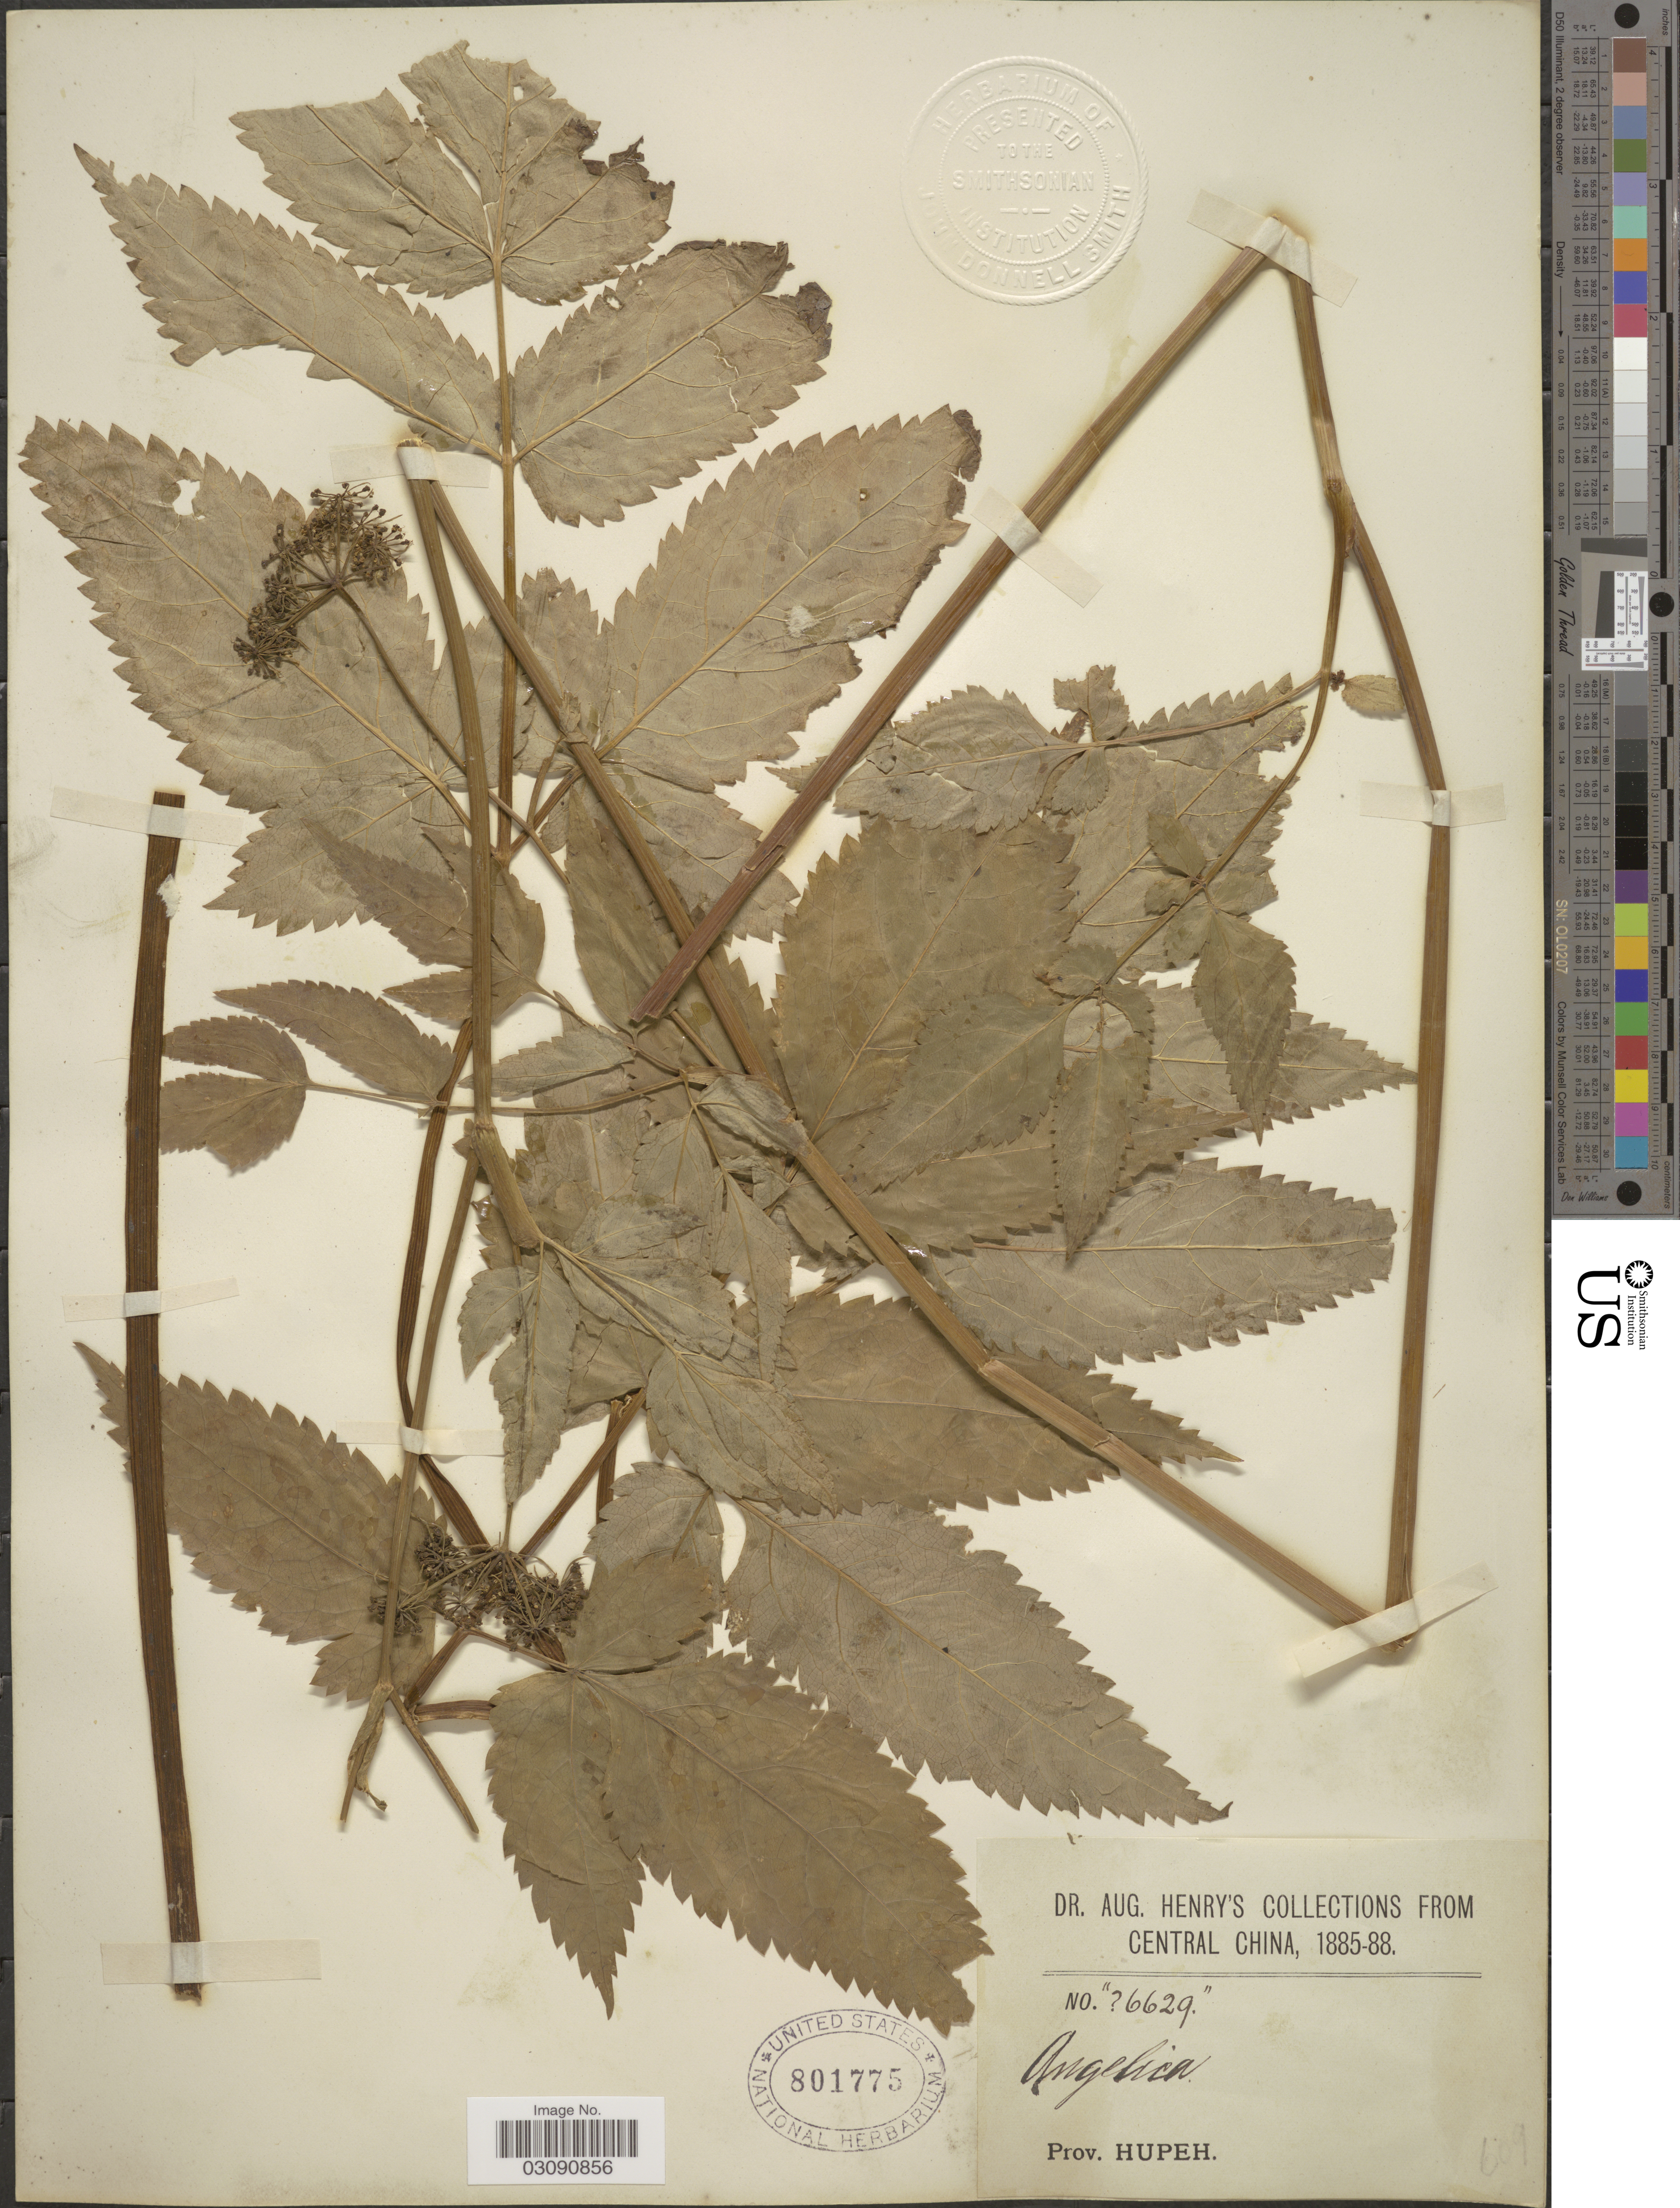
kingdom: Plantae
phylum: Tracheophyta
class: Magnoliopsida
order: Apiales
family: Apiaceae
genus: Angelica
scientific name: Angelica sp.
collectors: A. Henry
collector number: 6629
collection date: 1885/1888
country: China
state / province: Hubei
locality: Prov. Hupeh, Central China.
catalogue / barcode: US 801775